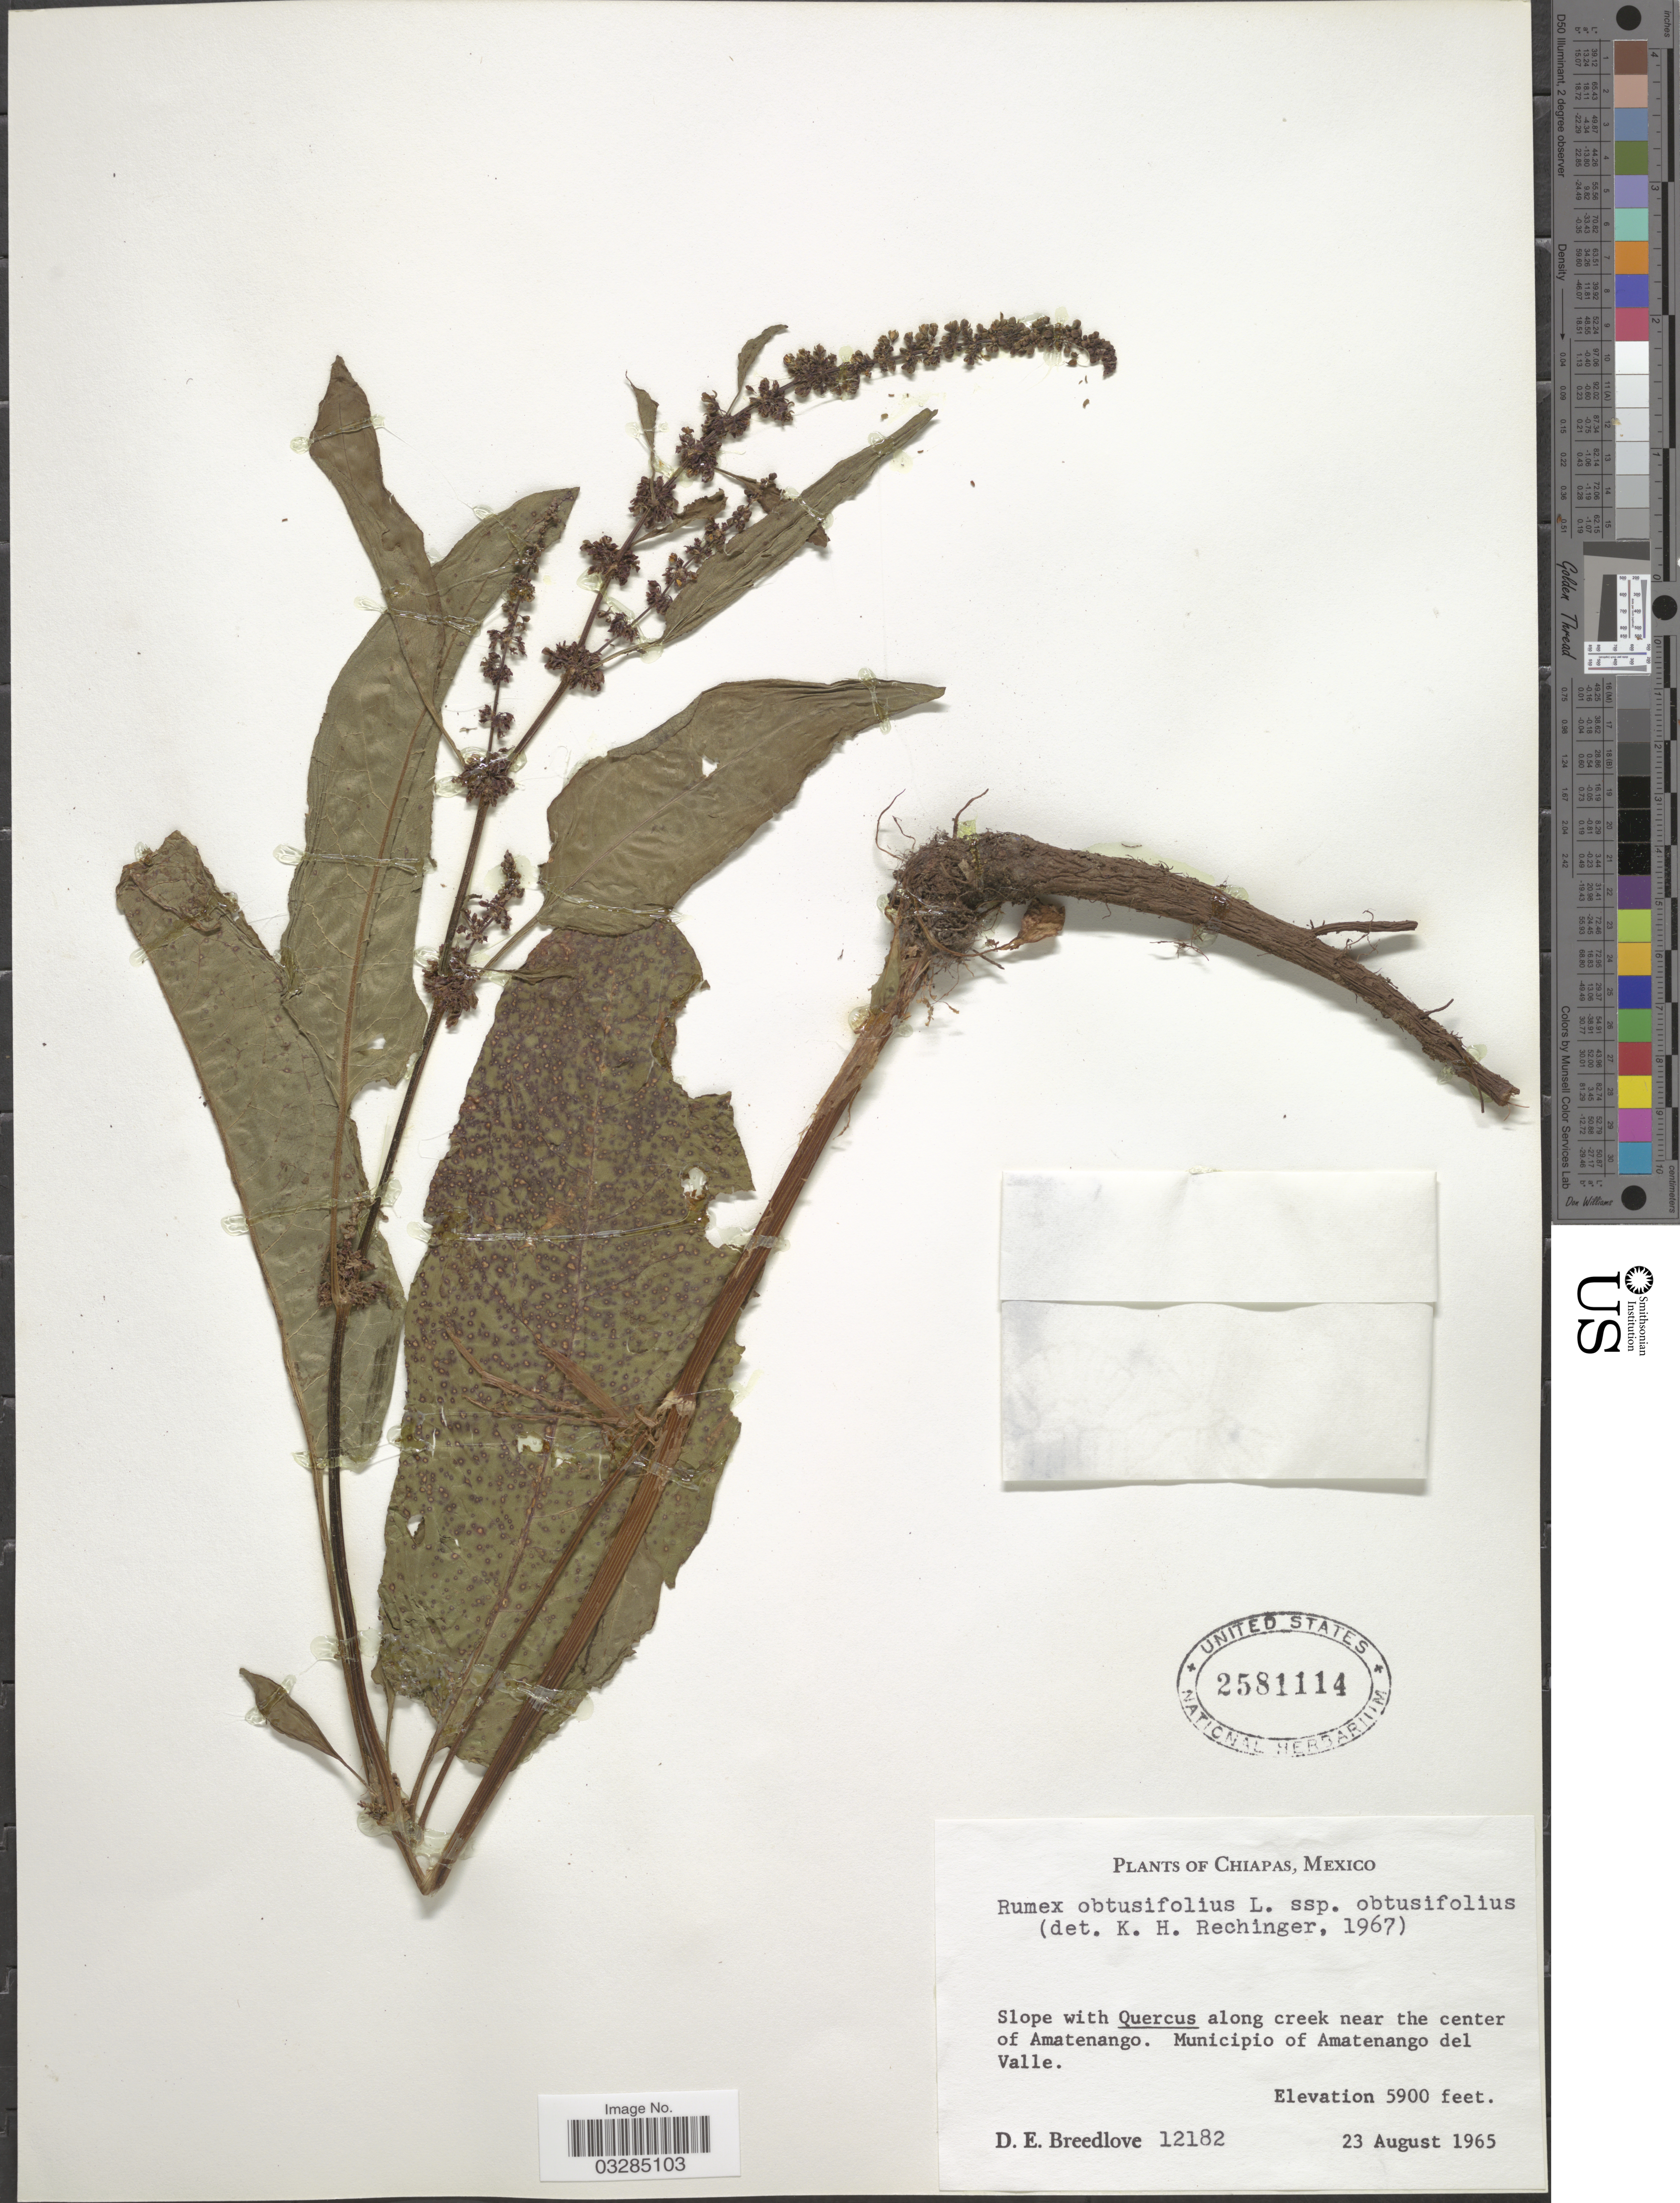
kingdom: Plantae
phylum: Tracheophyta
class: Magnoliopsida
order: Caryophyllales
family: Polygonaceae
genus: Rumex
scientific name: Rumex obtusifolius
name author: L.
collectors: D. E. Breedlove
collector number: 12182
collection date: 1965-08-23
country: Mexico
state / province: Chiapas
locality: Slope with Quercus along creek near the center of Amatenango. Municipio of Amatenango del Valle.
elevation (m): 1798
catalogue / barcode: US 2581114